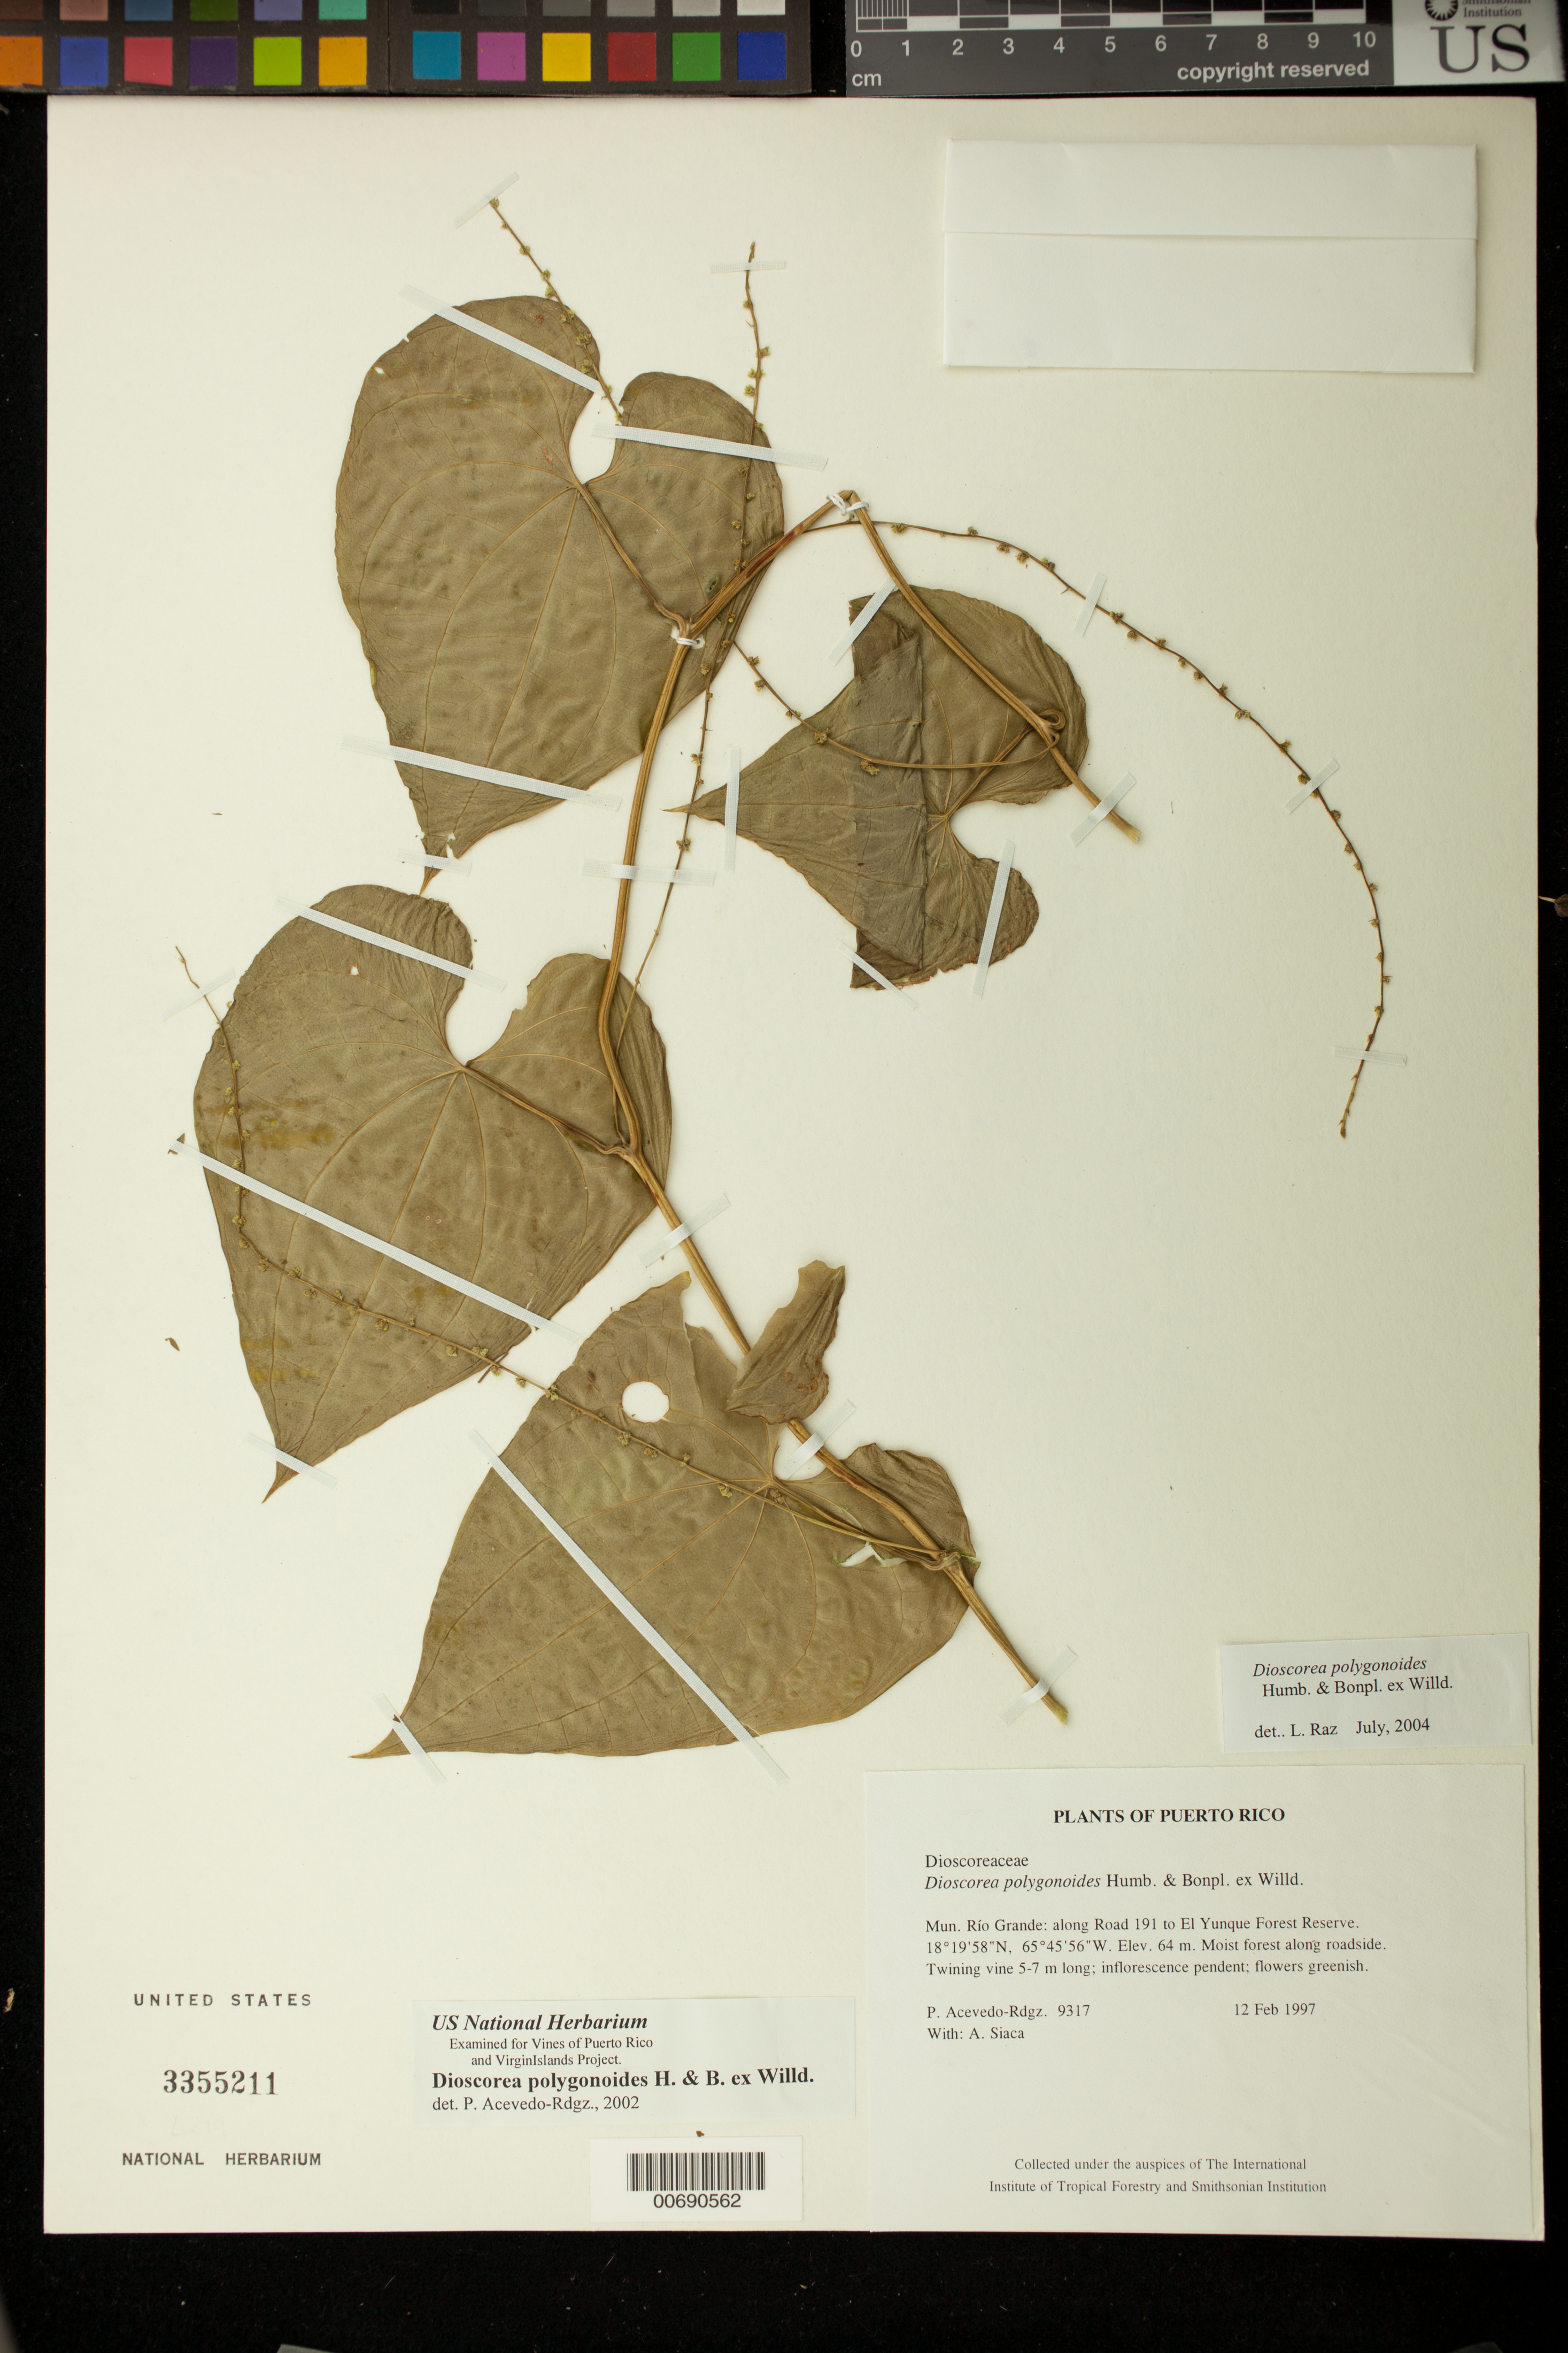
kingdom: Plantae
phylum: Tracheophyta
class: Liliopsida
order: Dioscoreales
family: Dioscoreaceae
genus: Dioscorea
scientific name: Dioscorea polygonoides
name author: Humb. & Bonpl. ex Willd.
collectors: P. Acevedo-Rodr. & A. Siaca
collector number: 9317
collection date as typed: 12 Feb 1997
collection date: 1997-02-12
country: Puerto Rico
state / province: Río Grande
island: Puerto Rico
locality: Río Grande: along Road 191 to El Yunque Forest Reserve.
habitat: Moist forest along roadside.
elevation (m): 64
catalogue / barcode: US 3355211